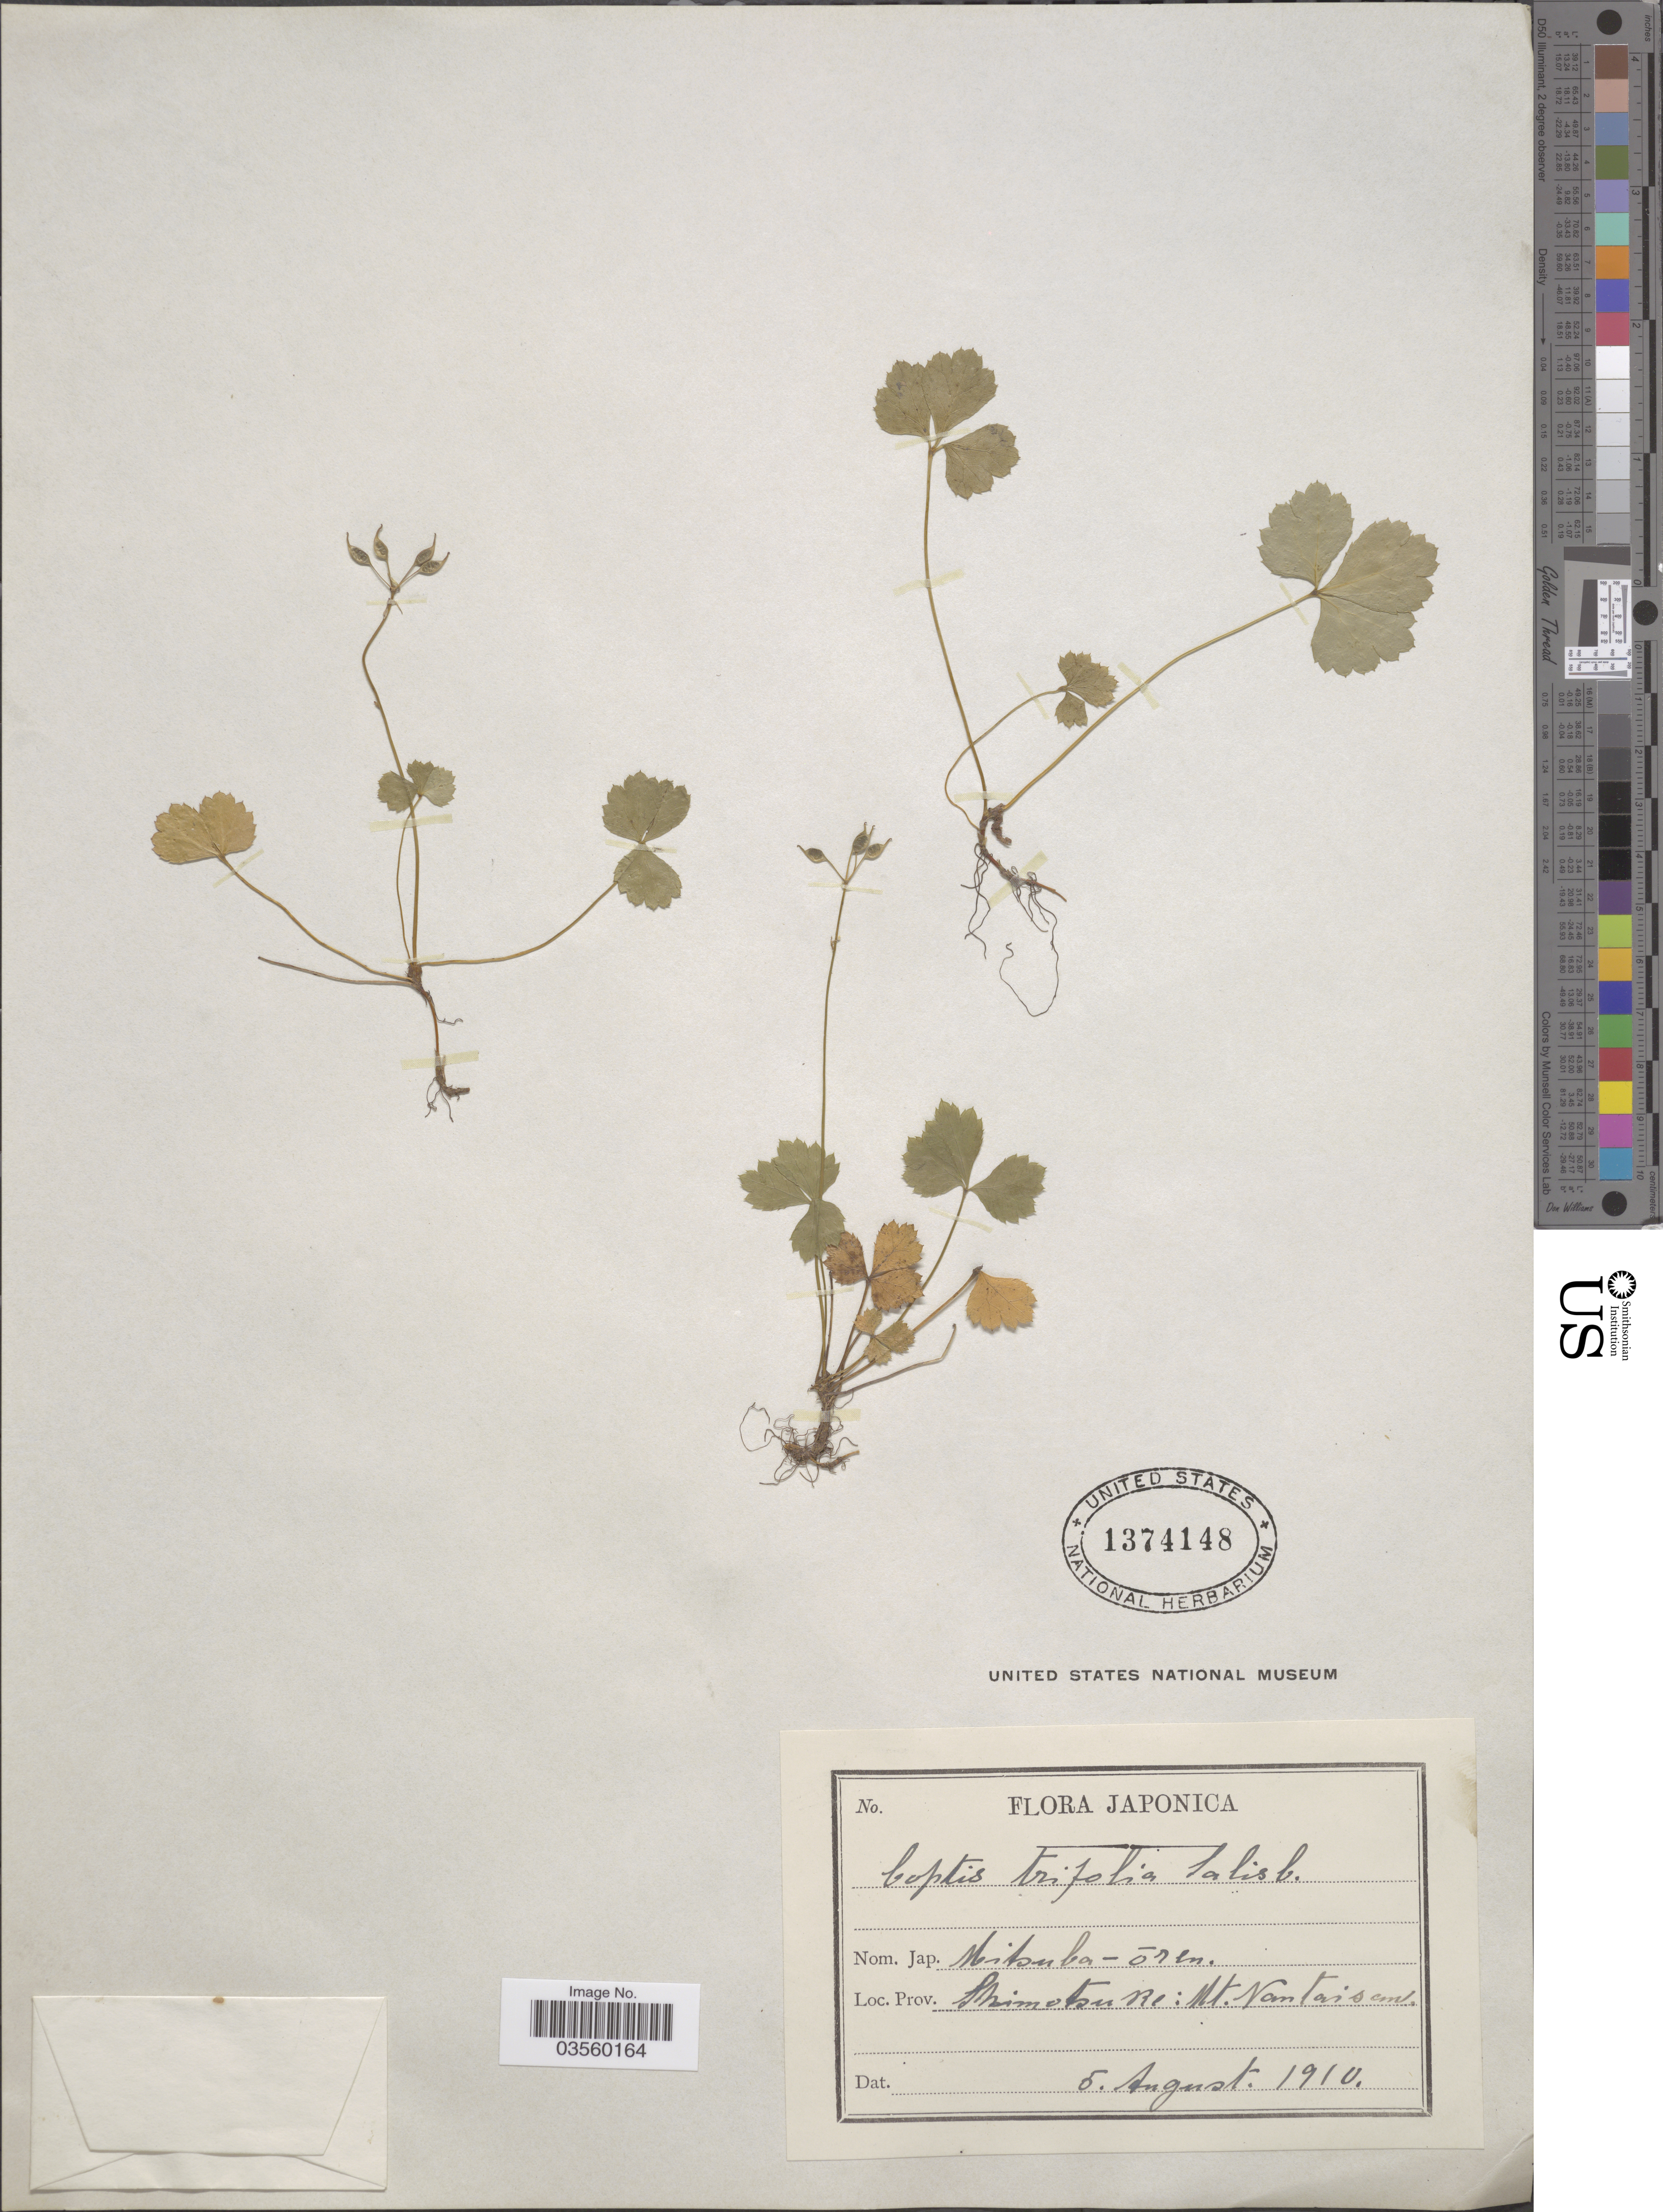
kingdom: Plantae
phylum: Tracheophyta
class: Magnoliopsida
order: Ranunculales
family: Ranunculaceae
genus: Coptis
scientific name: Coptis trifolia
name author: (L.) Salisb.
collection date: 1910-08-05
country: Japan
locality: Shimotsuke: Mt. Nantaisan.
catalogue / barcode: US 1374148